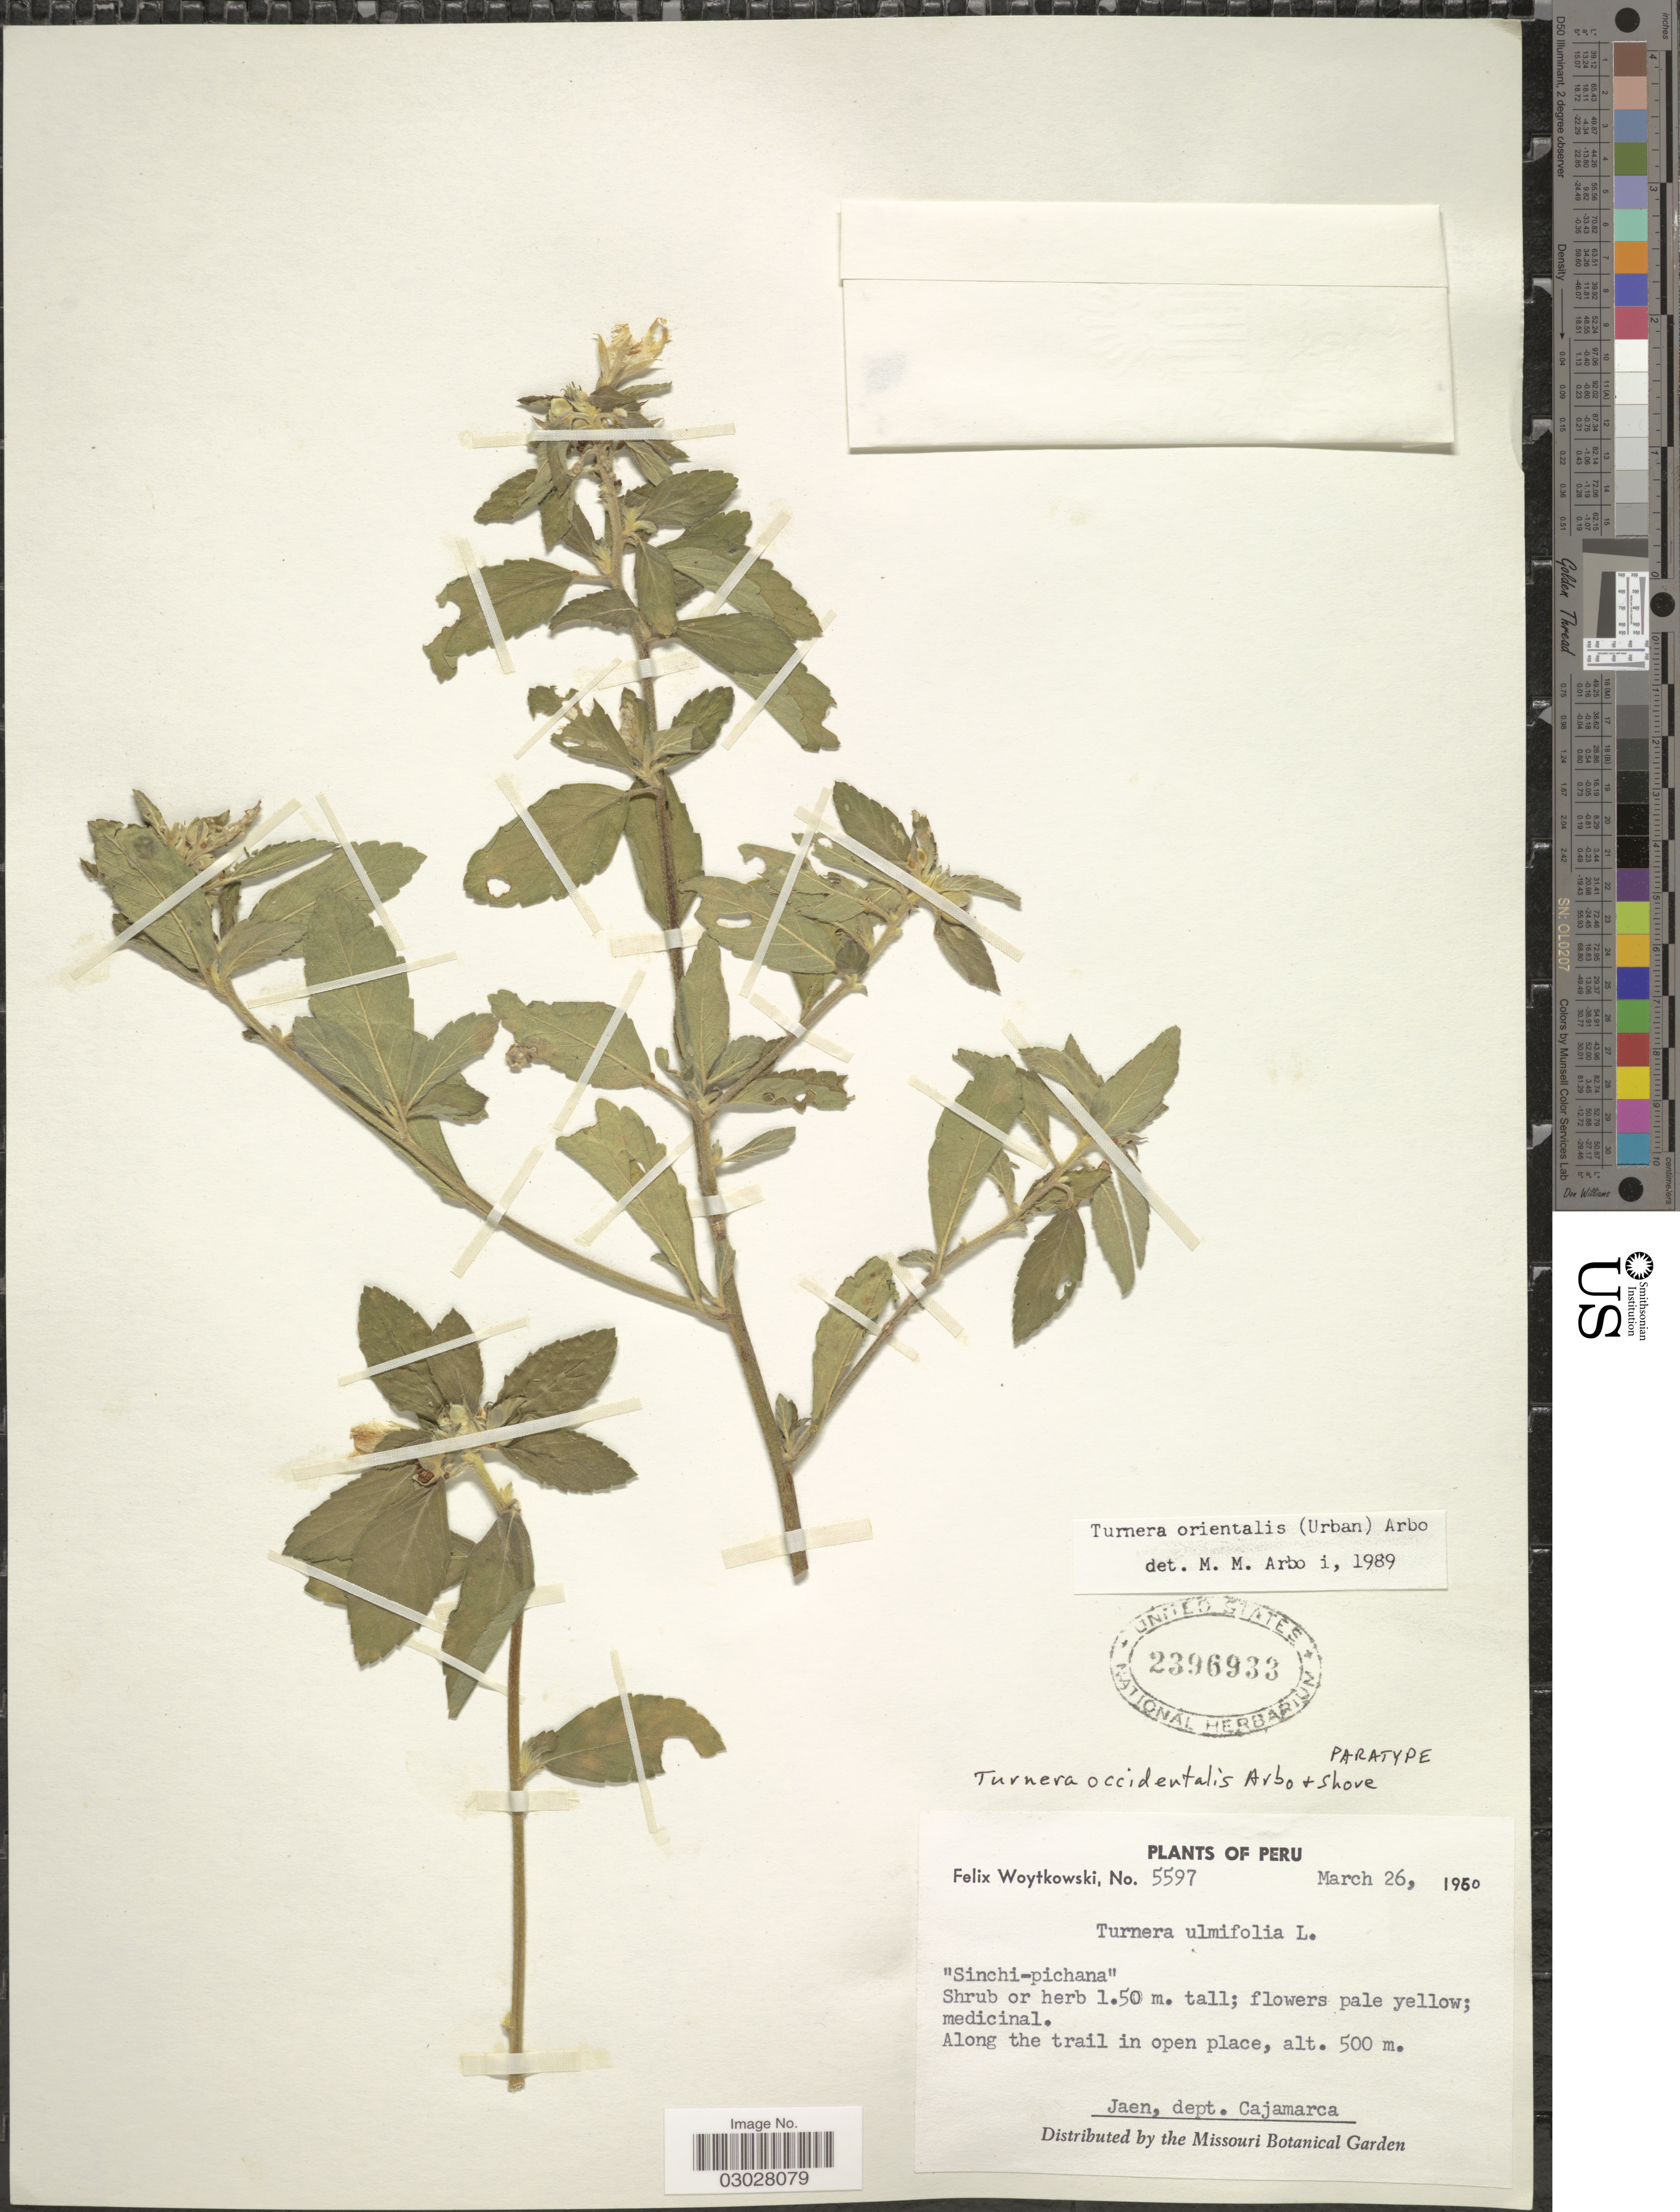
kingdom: Plantae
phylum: Tracheophyta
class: Magnoliopsida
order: Malpighiales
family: Turneraceae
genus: Turnera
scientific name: Turnera occidentalis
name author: Arbo & Shore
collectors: F. Woytkowski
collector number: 5597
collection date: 1960-03-26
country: Peru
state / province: Cajamarca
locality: Jaen, dept. Cajamarca.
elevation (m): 500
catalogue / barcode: US 2396933